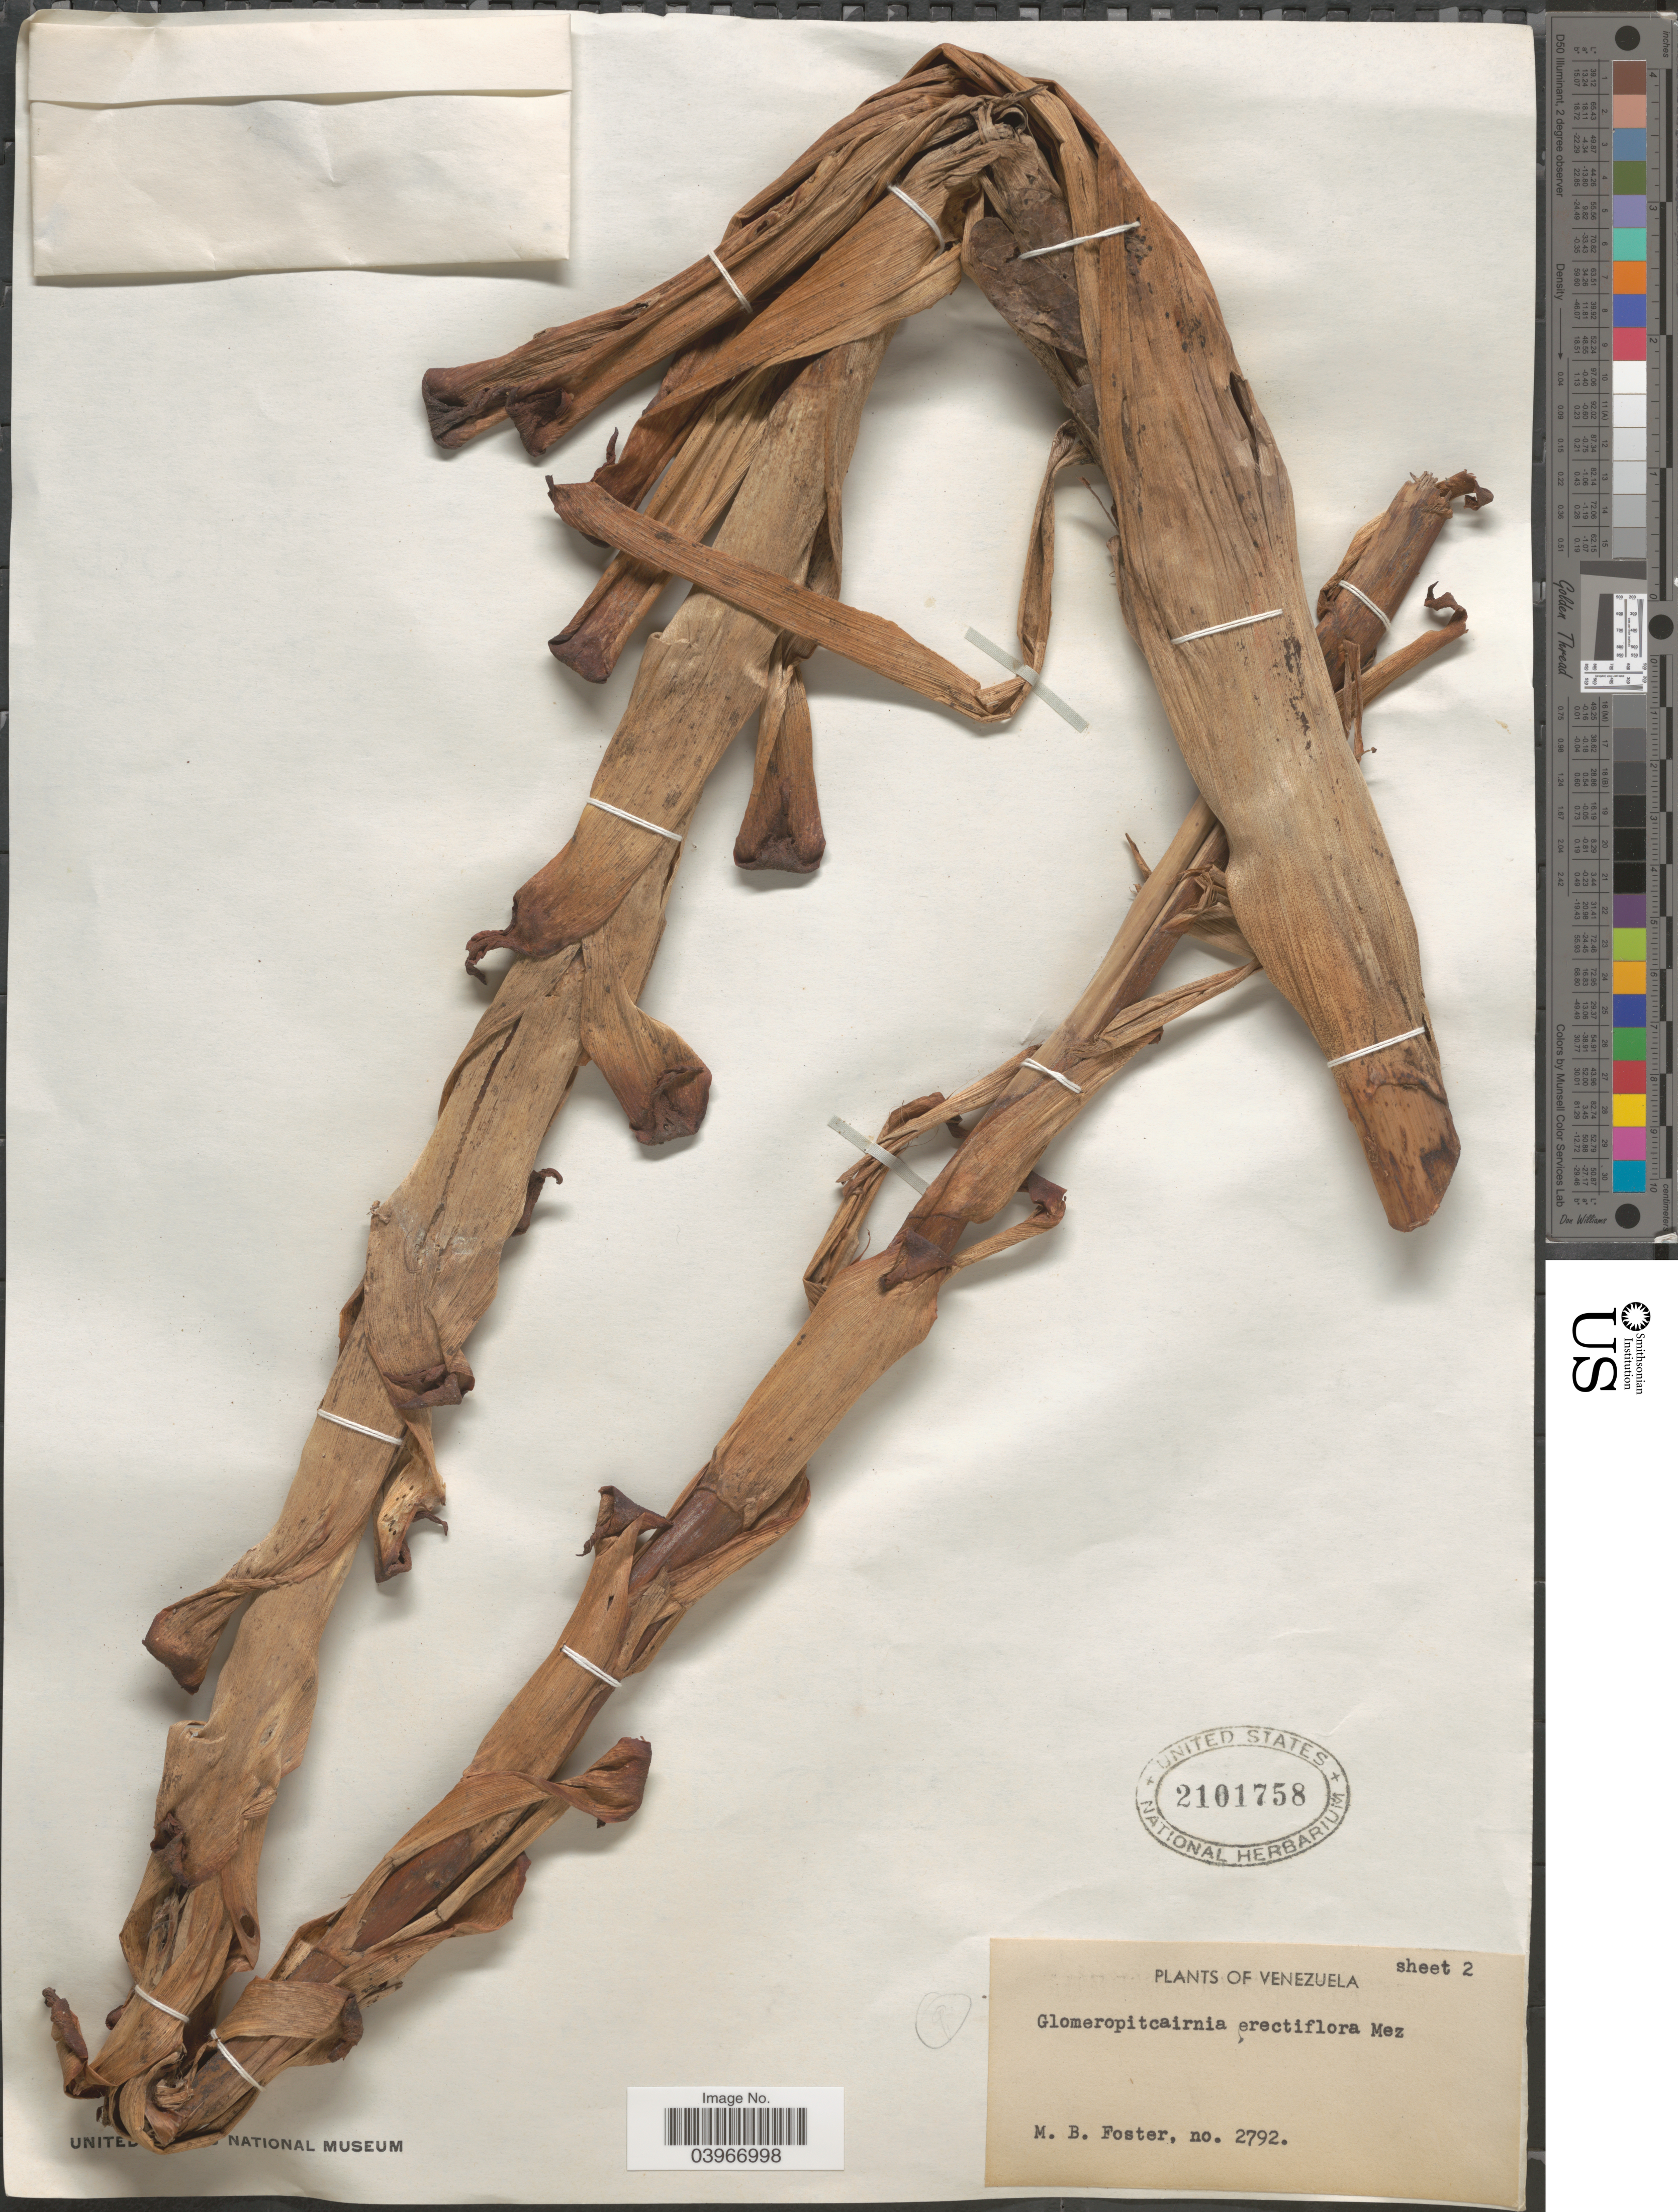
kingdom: Plantae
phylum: Tracheophyta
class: Liliopsida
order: Poales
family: Bromeliaceae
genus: Glomeropitcairnia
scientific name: Glomeropitcairnia erectiflora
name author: Mez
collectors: M. B. Foster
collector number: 2792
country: Venezuela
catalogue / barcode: US 2101758